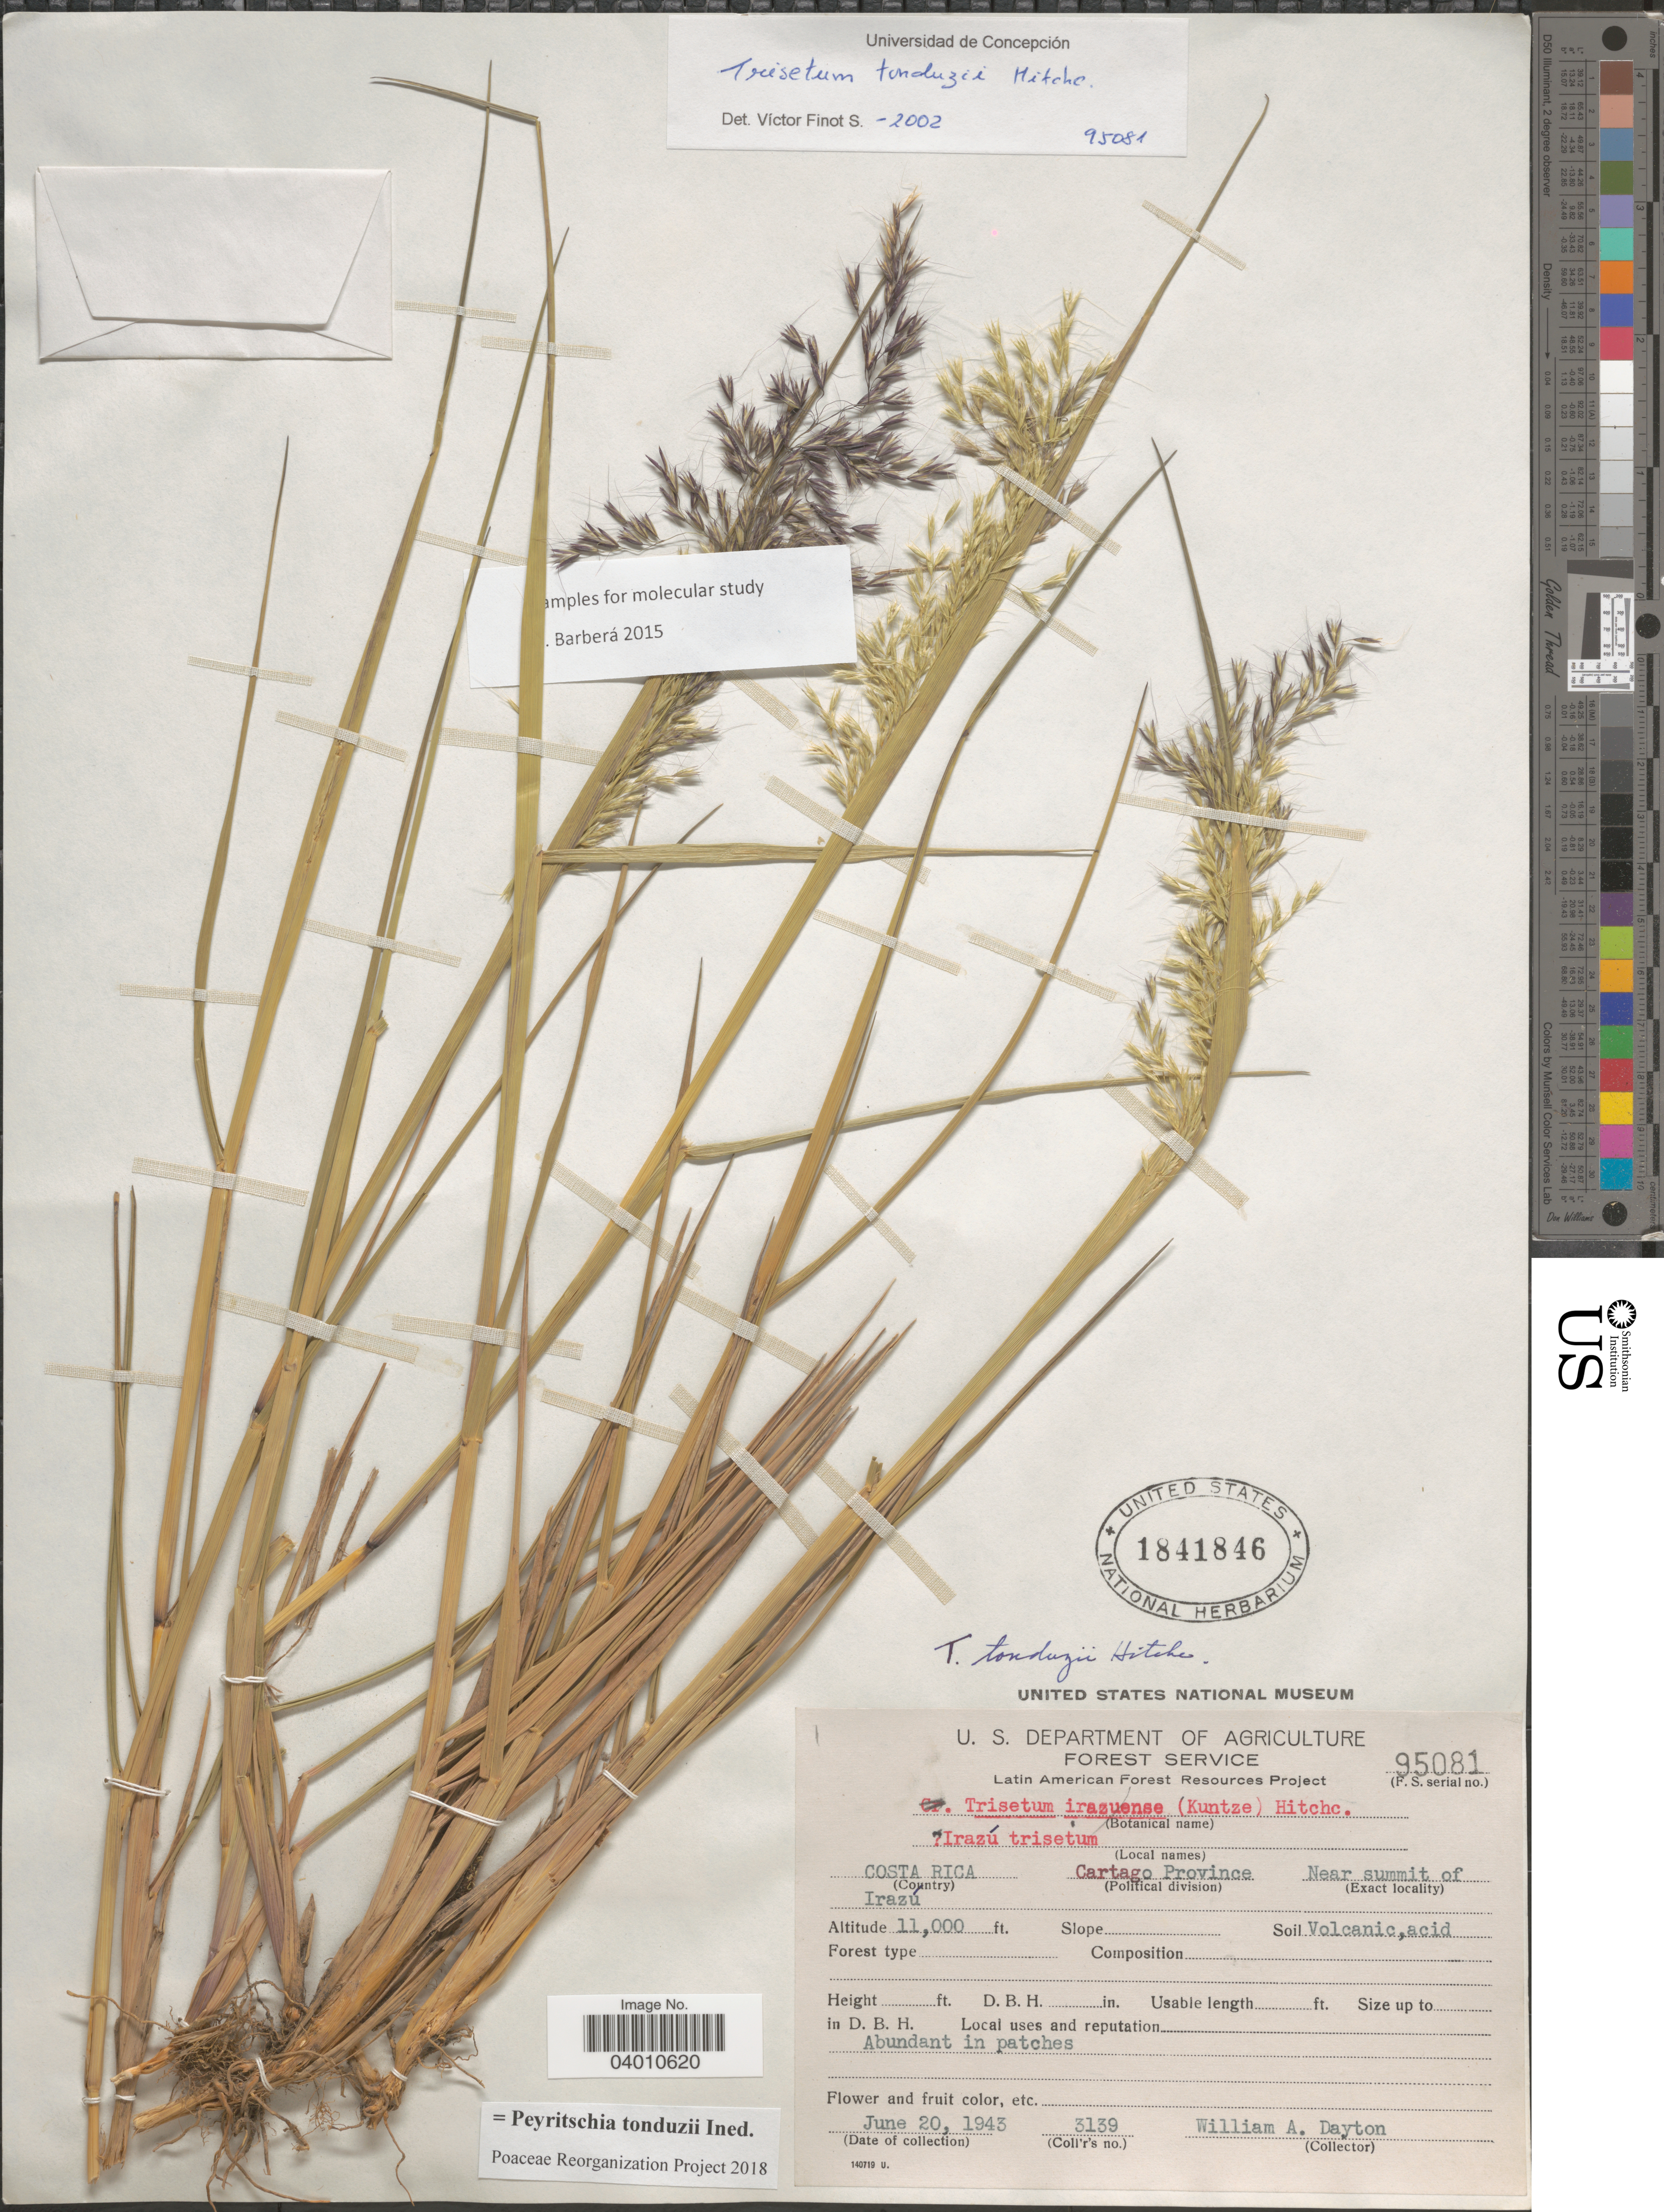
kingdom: Plantae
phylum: Tracheophyta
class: Liliopsida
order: Poales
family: Poaceae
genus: Peyritschia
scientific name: Peyritschia tonduzii ined.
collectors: W. Dayton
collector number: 3139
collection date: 1943-06-20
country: Costa Rica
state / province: Cartago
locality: Near summit of Irazú.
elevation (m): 3353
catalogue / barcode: US 1841846